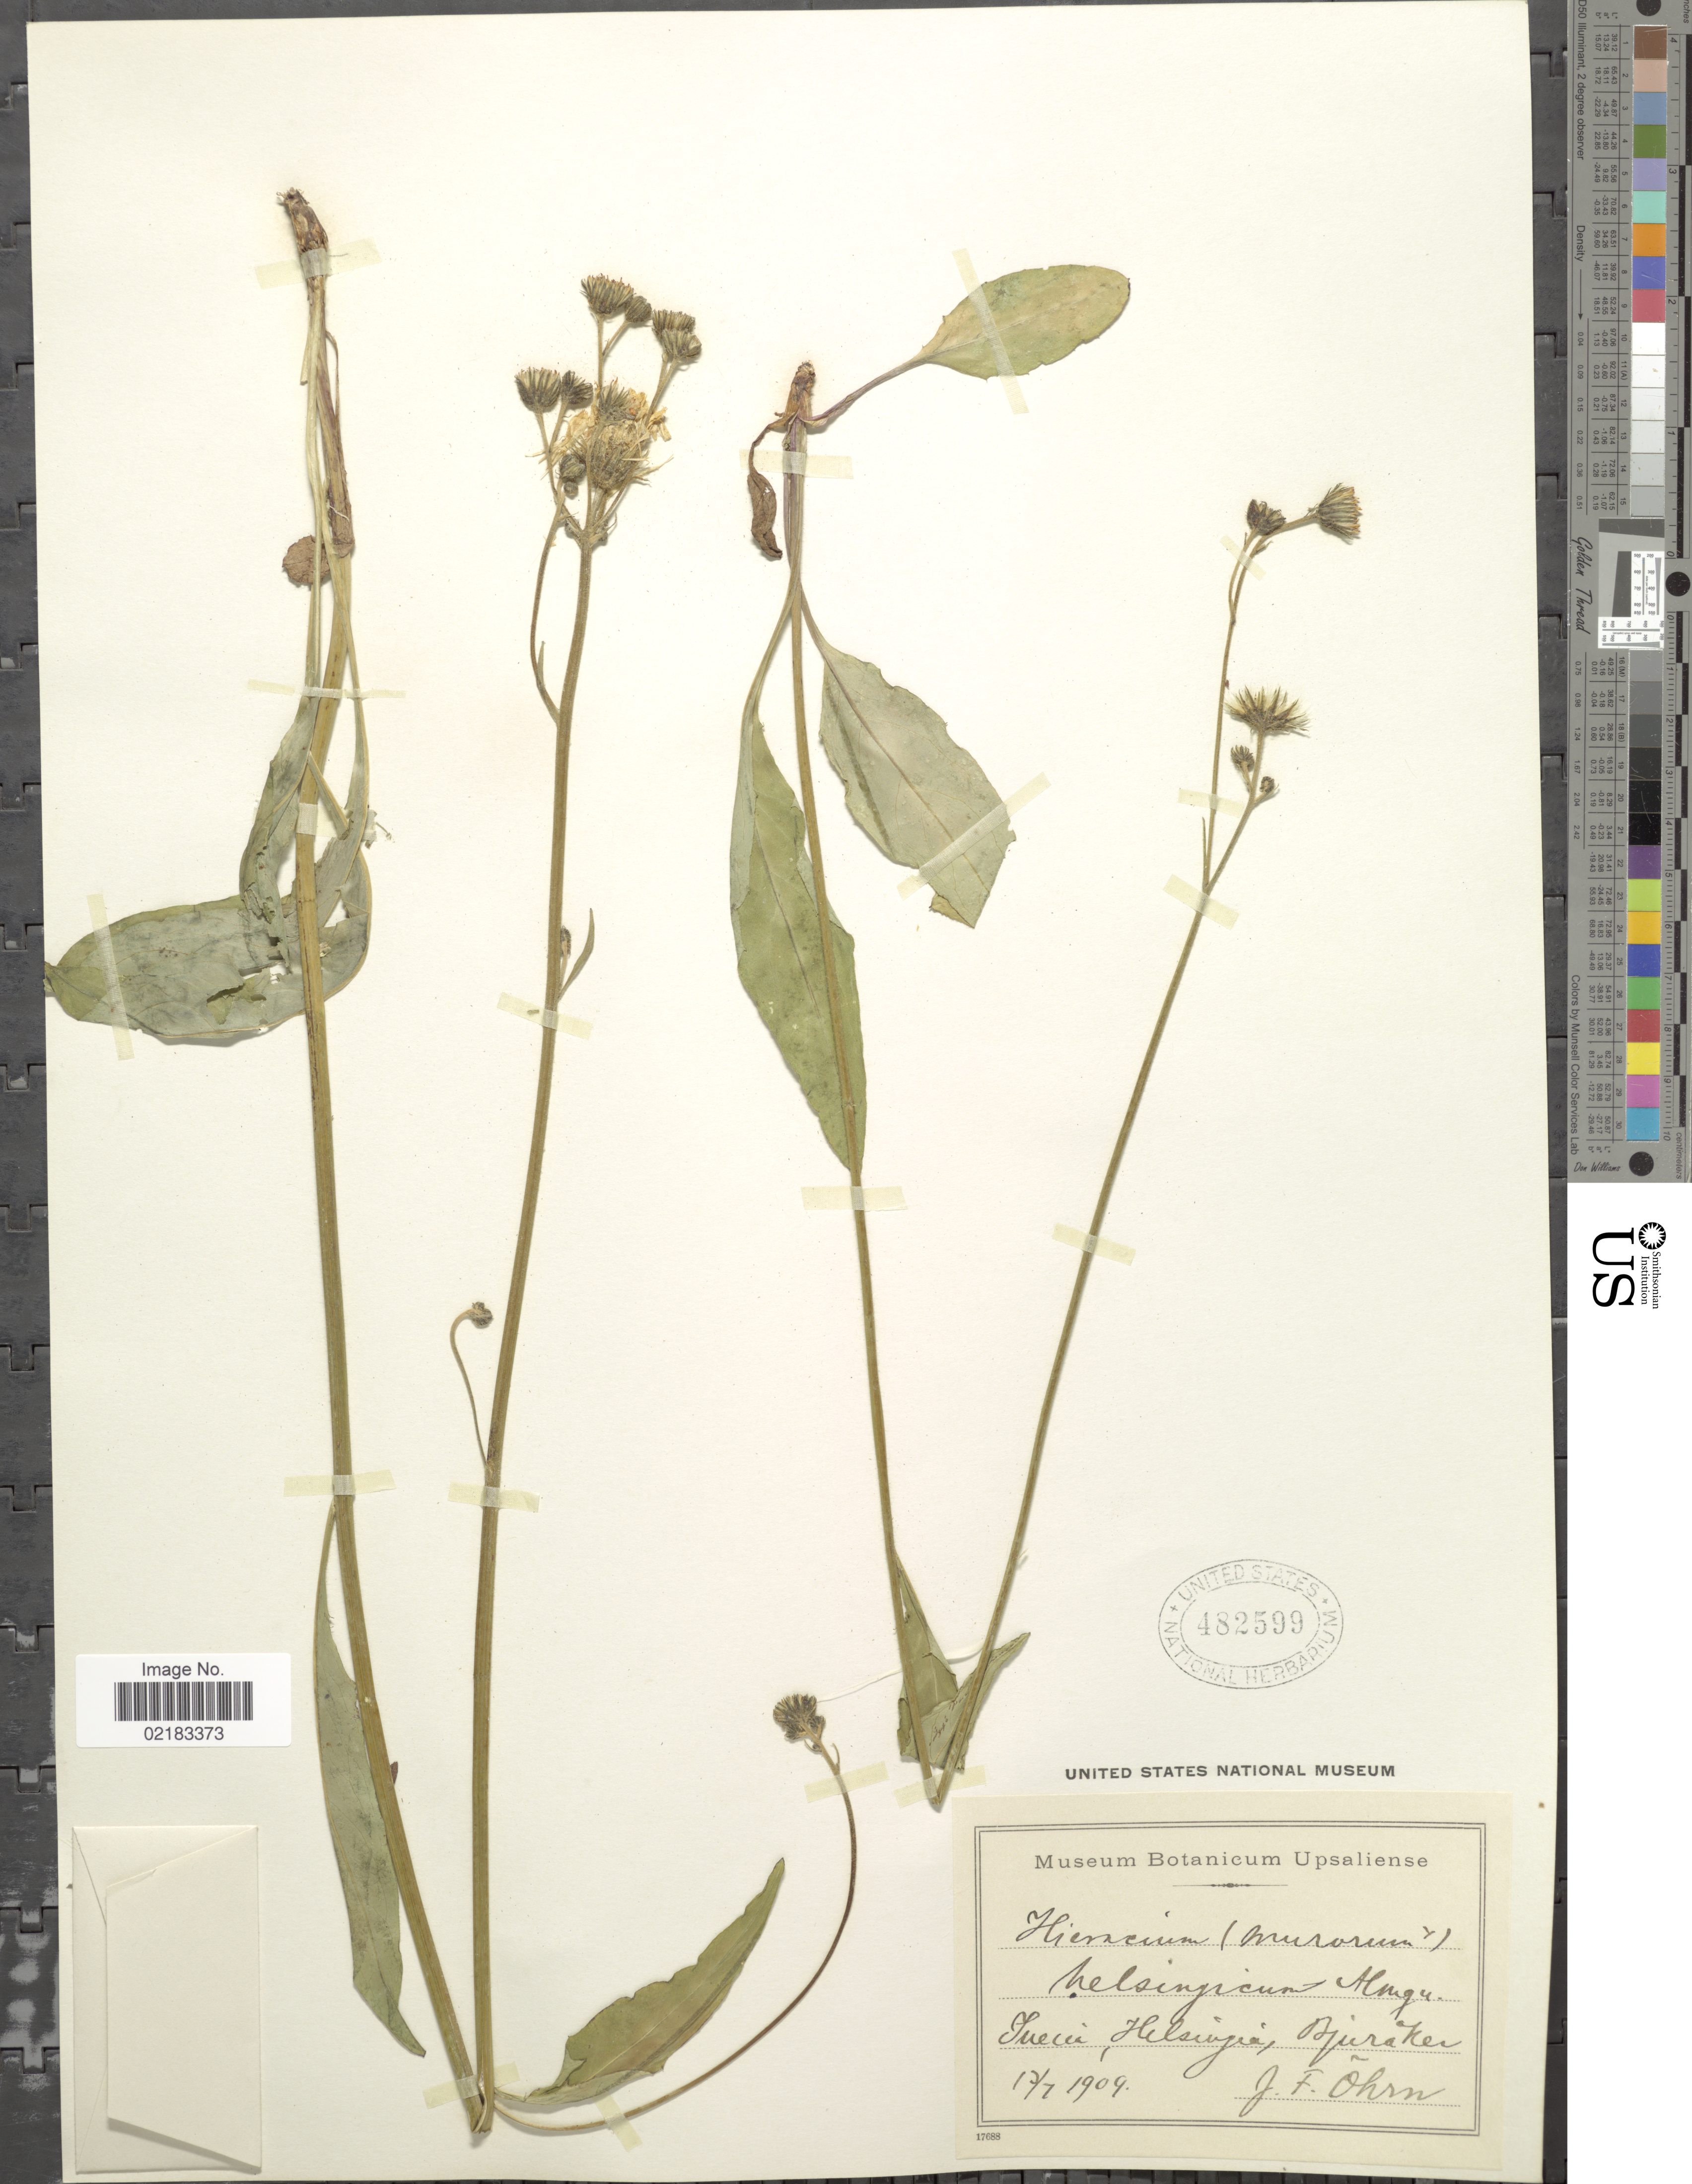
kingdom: Plantae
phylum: Tracheophyta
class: Magnoliopsida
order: Asterales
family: Asteraceae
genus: Hieracium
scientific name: Hieracium murorum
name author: L.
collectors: J. Ohrn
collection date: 1909-07-17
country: Sweden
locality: Suecia: Helsingia, Bjuraker.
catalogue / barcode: US 482599